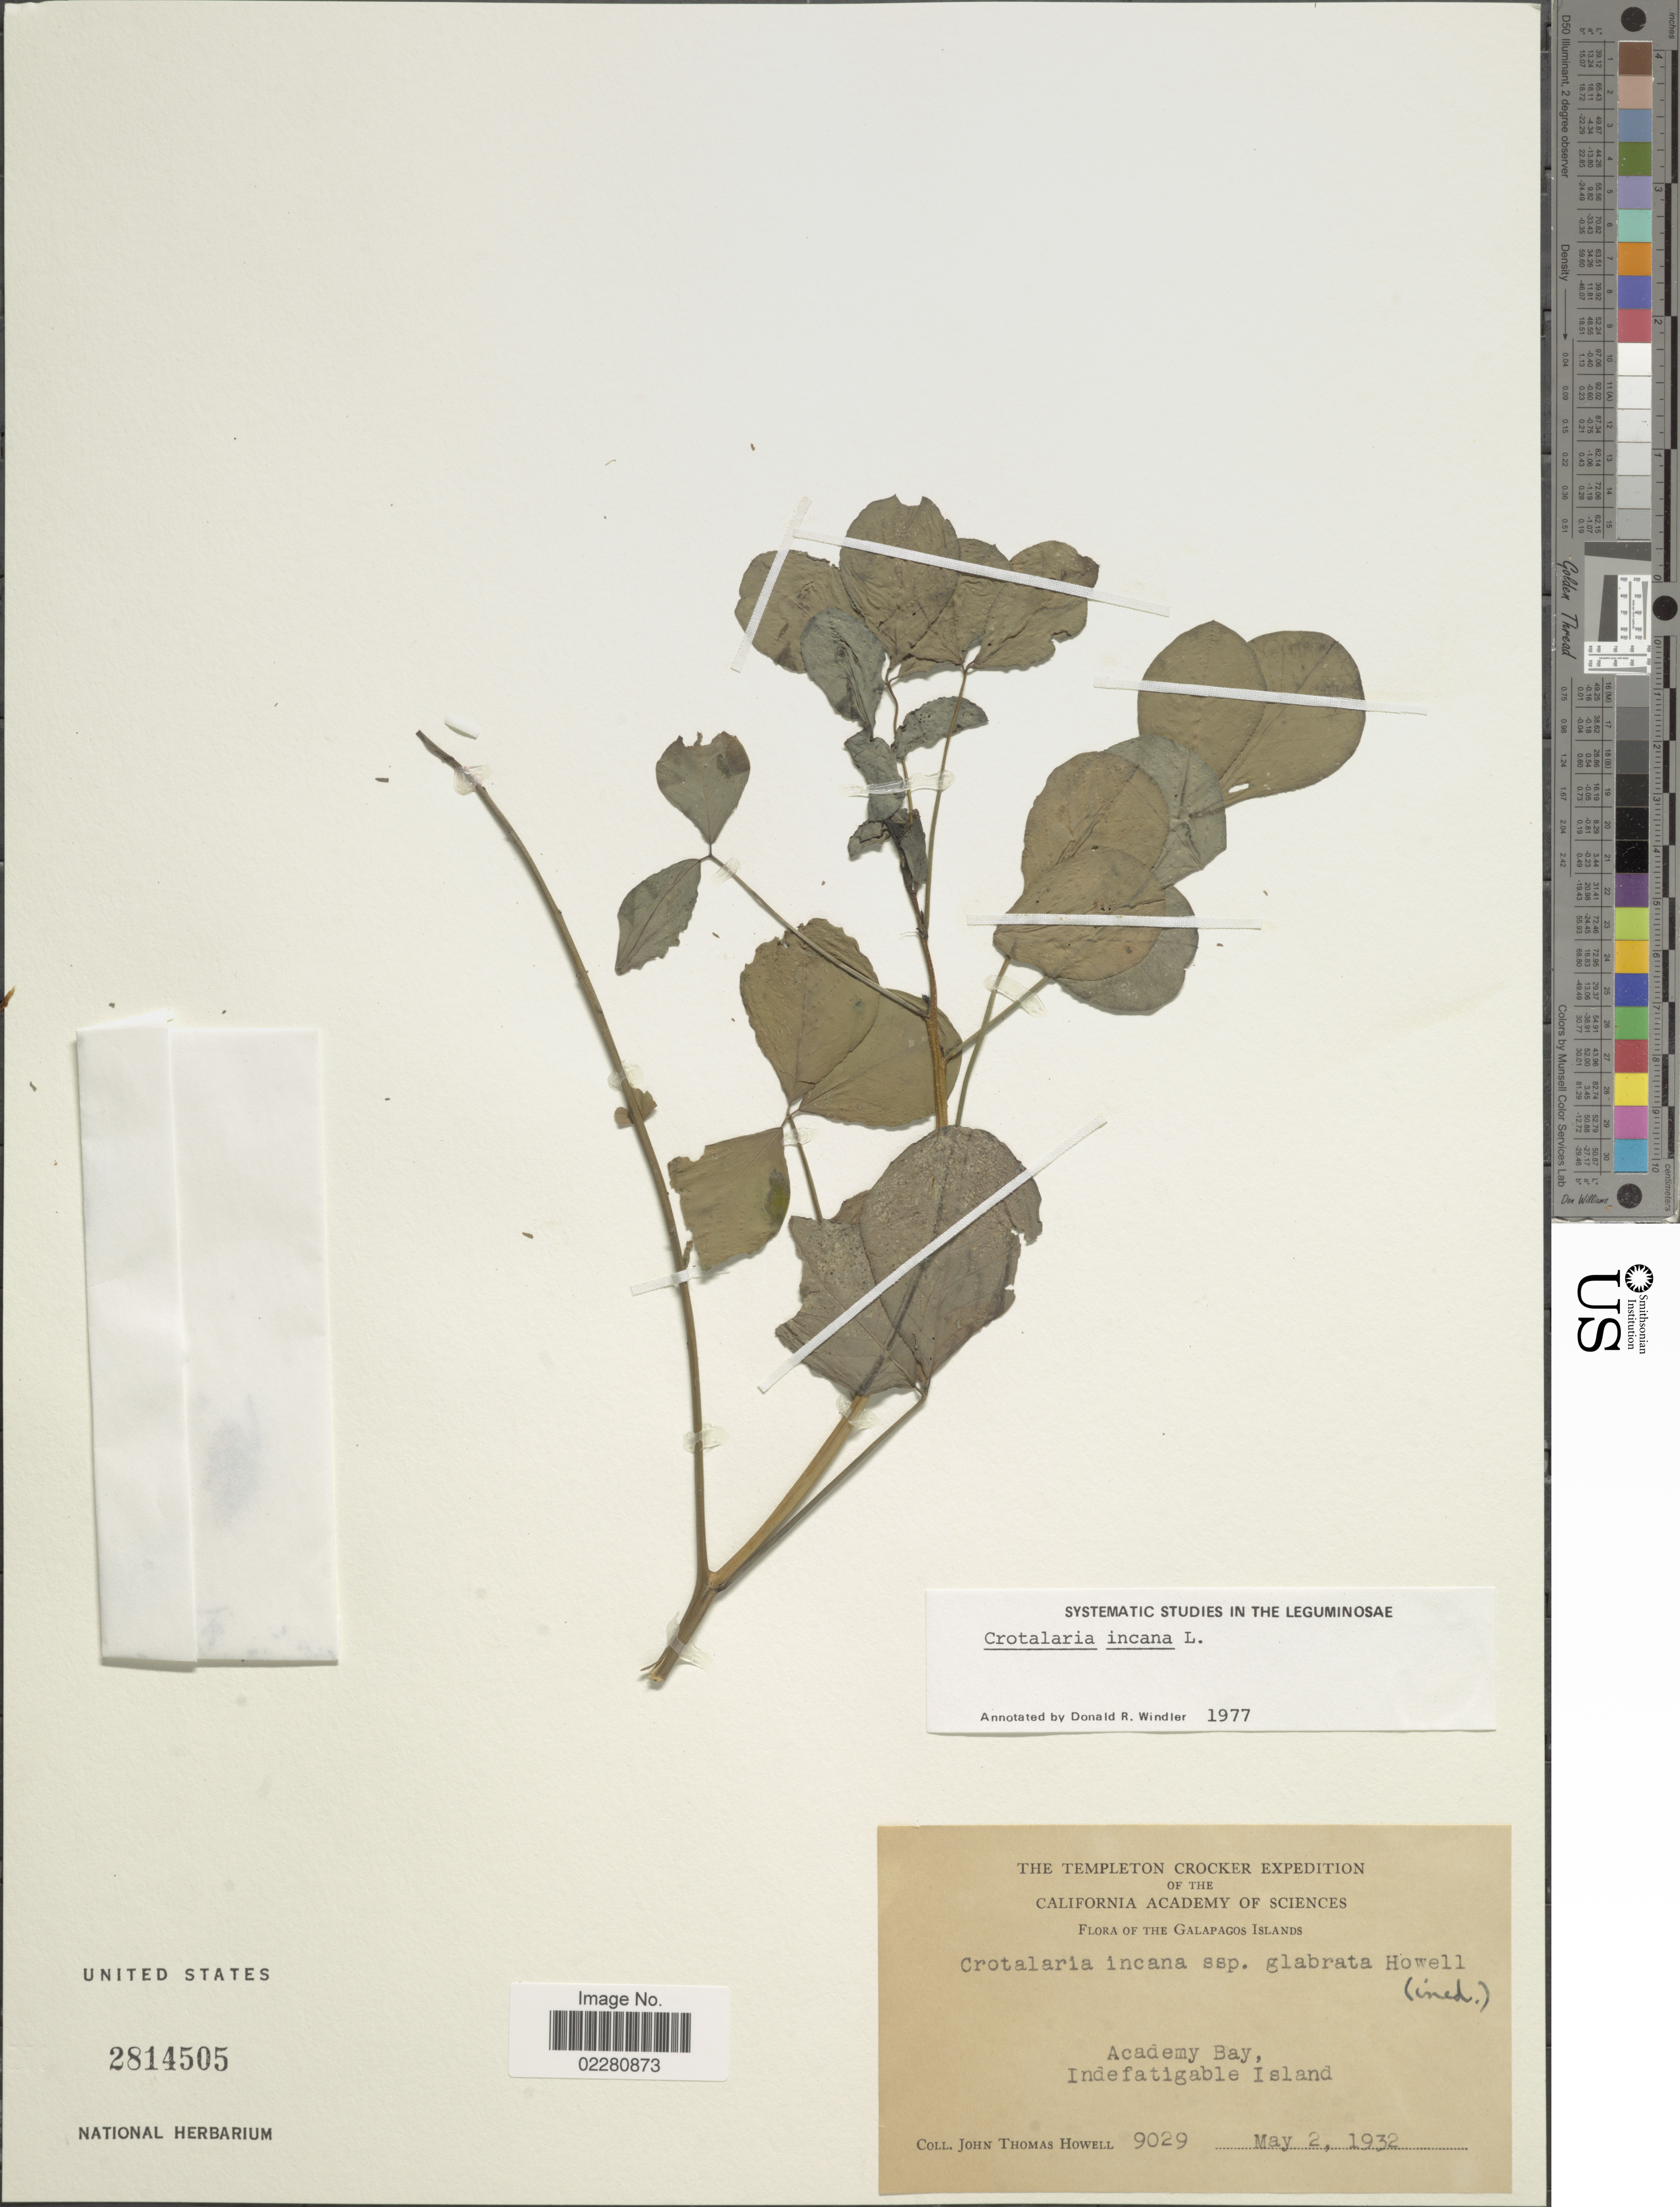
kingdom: Plantae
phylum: Tracheophyta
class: Magnoliopsida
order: Fabales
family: Fabaceae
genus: Crotalaria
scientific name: Crotalaria incana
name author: L.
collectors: J. T. Howell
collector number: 9029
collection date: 1932-05-02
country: Ecuador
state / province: Colón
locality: Galapagos Islands. Academy Bay, Indefatigable island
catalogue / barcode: US 2814505